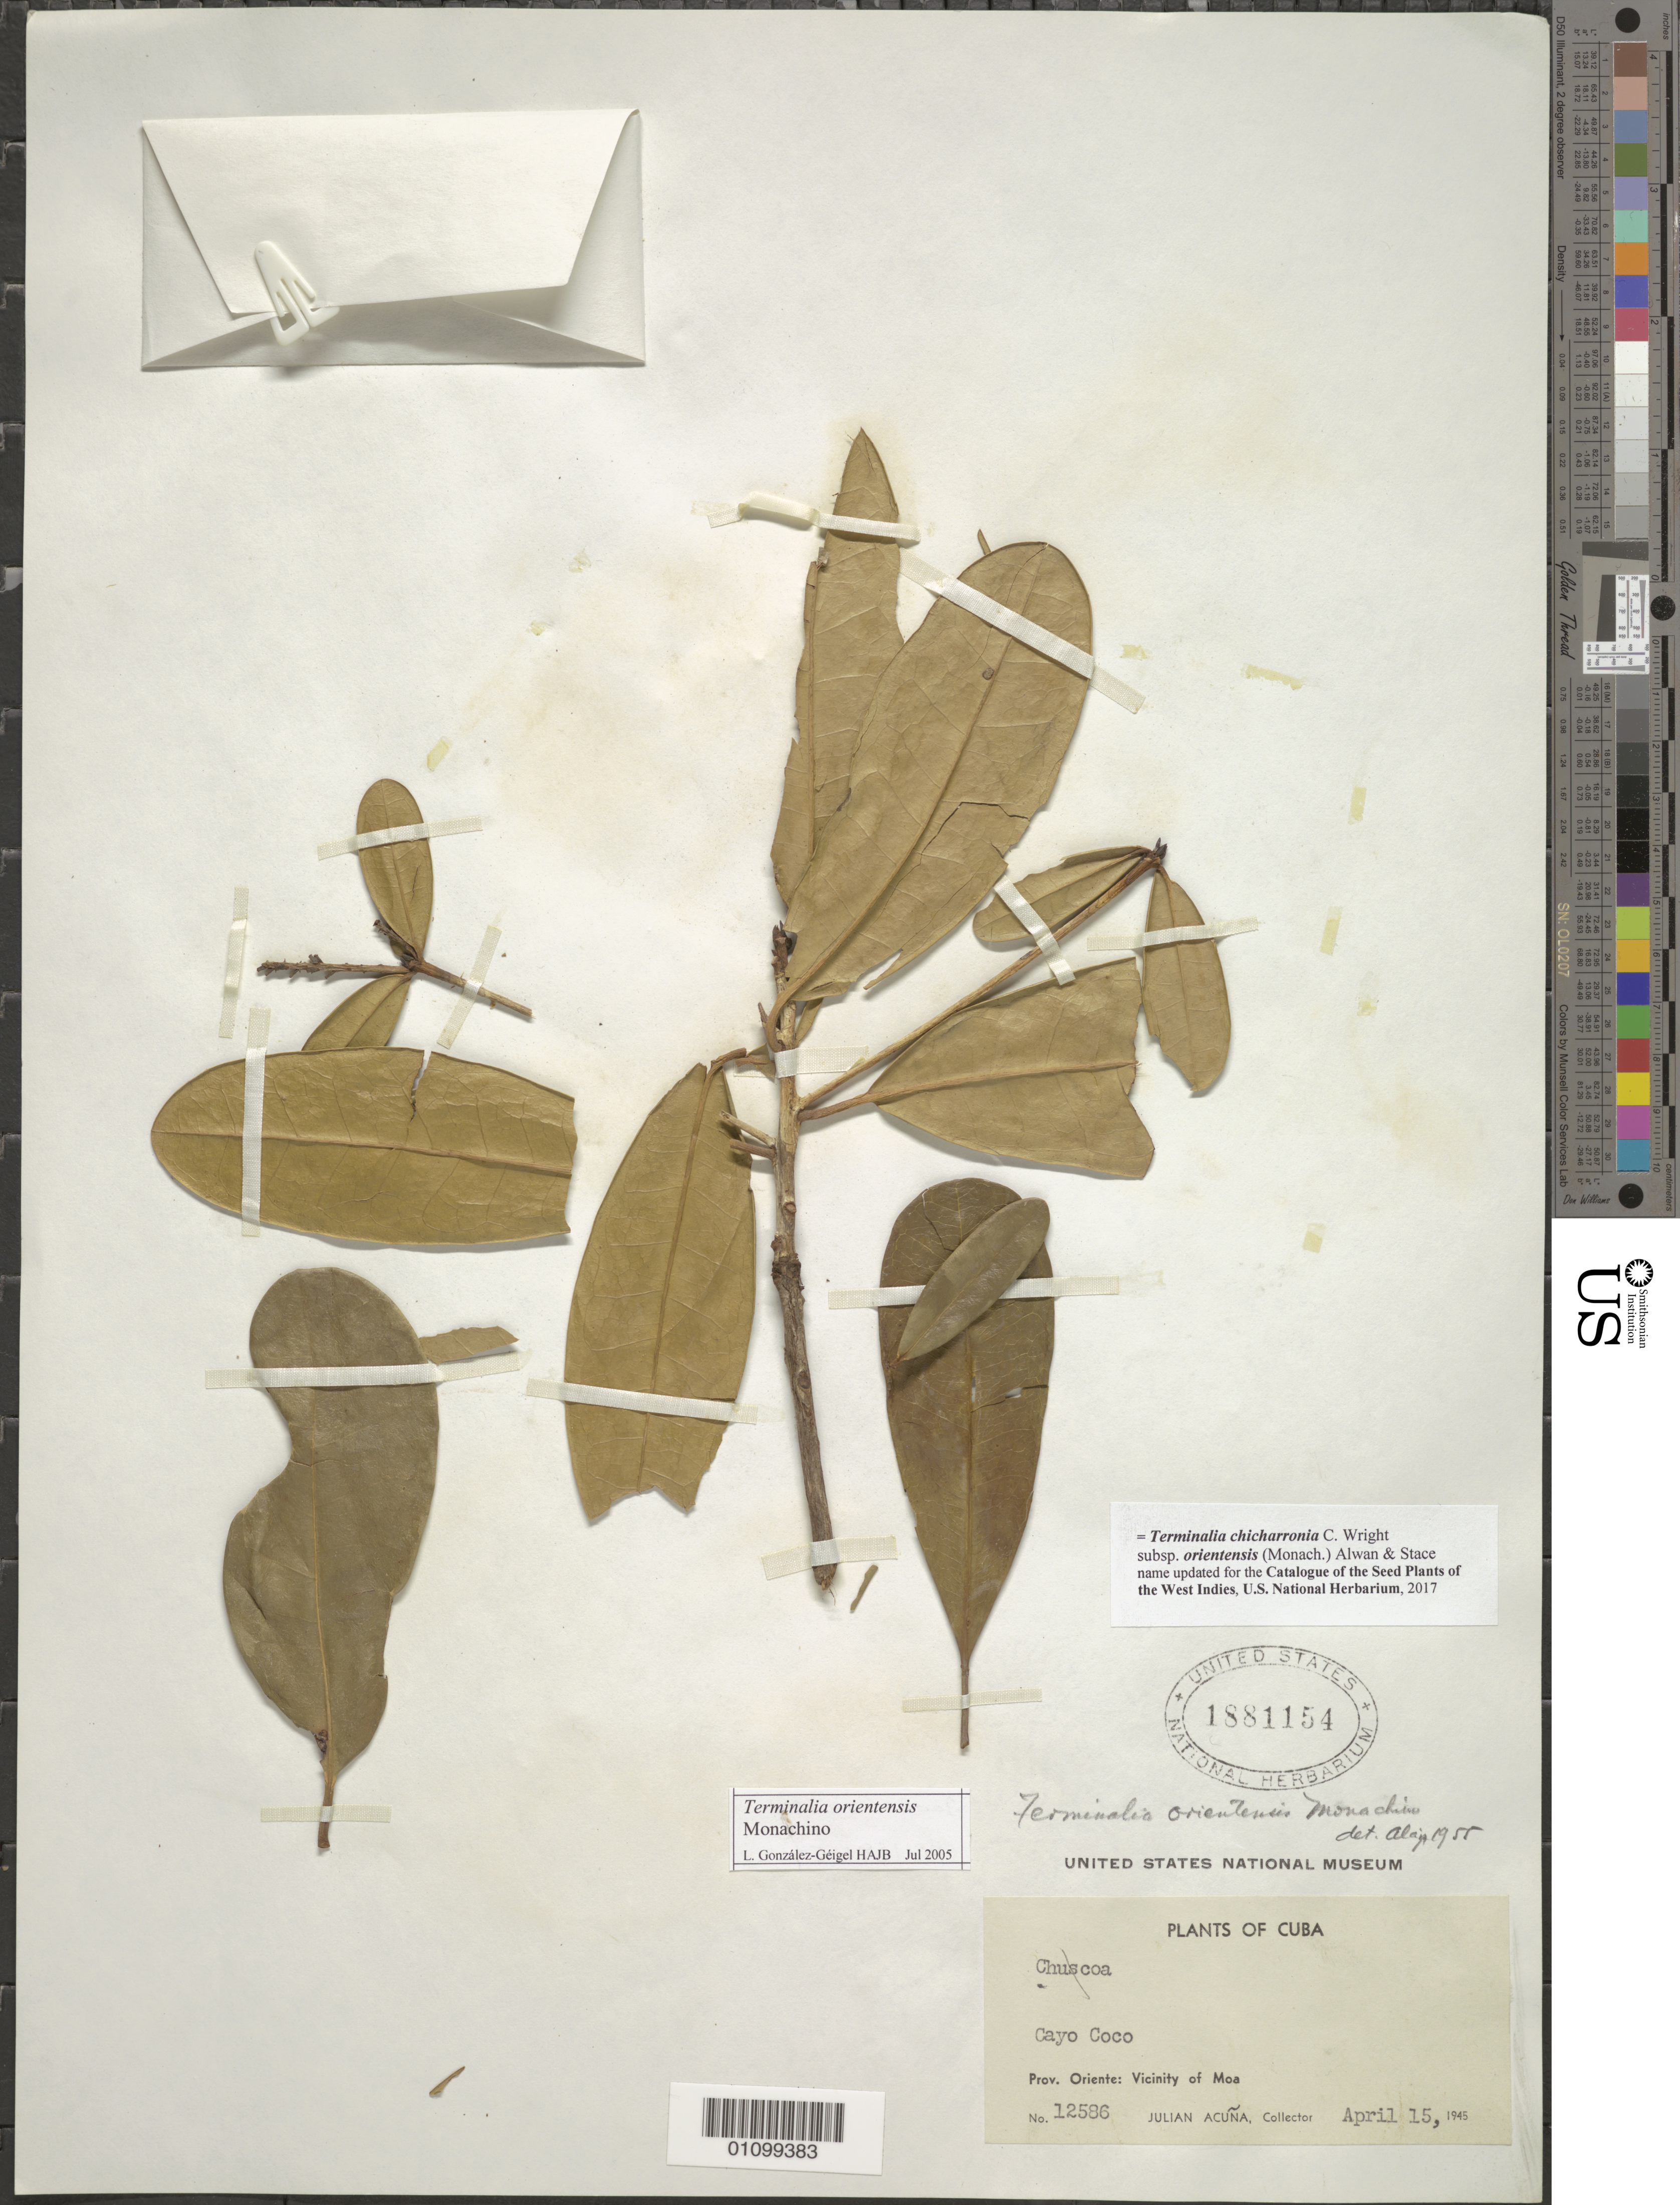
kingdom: Plantae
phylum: Tracheophyta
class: Magnoliopsida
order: Myrtales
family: Combretaceae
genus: Terminalia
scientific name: Terminalia chicharronia subsp. orientensis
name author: (Monach.) Alwan & Stace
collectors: J. Acuña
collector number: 12586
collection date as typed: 15 Apr 1945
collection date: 1945-04-15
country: Cuba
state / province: Holguin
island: Cuba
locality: Cayo Coco Vicinity of Moa [Oriente]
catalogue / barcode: US 1881154